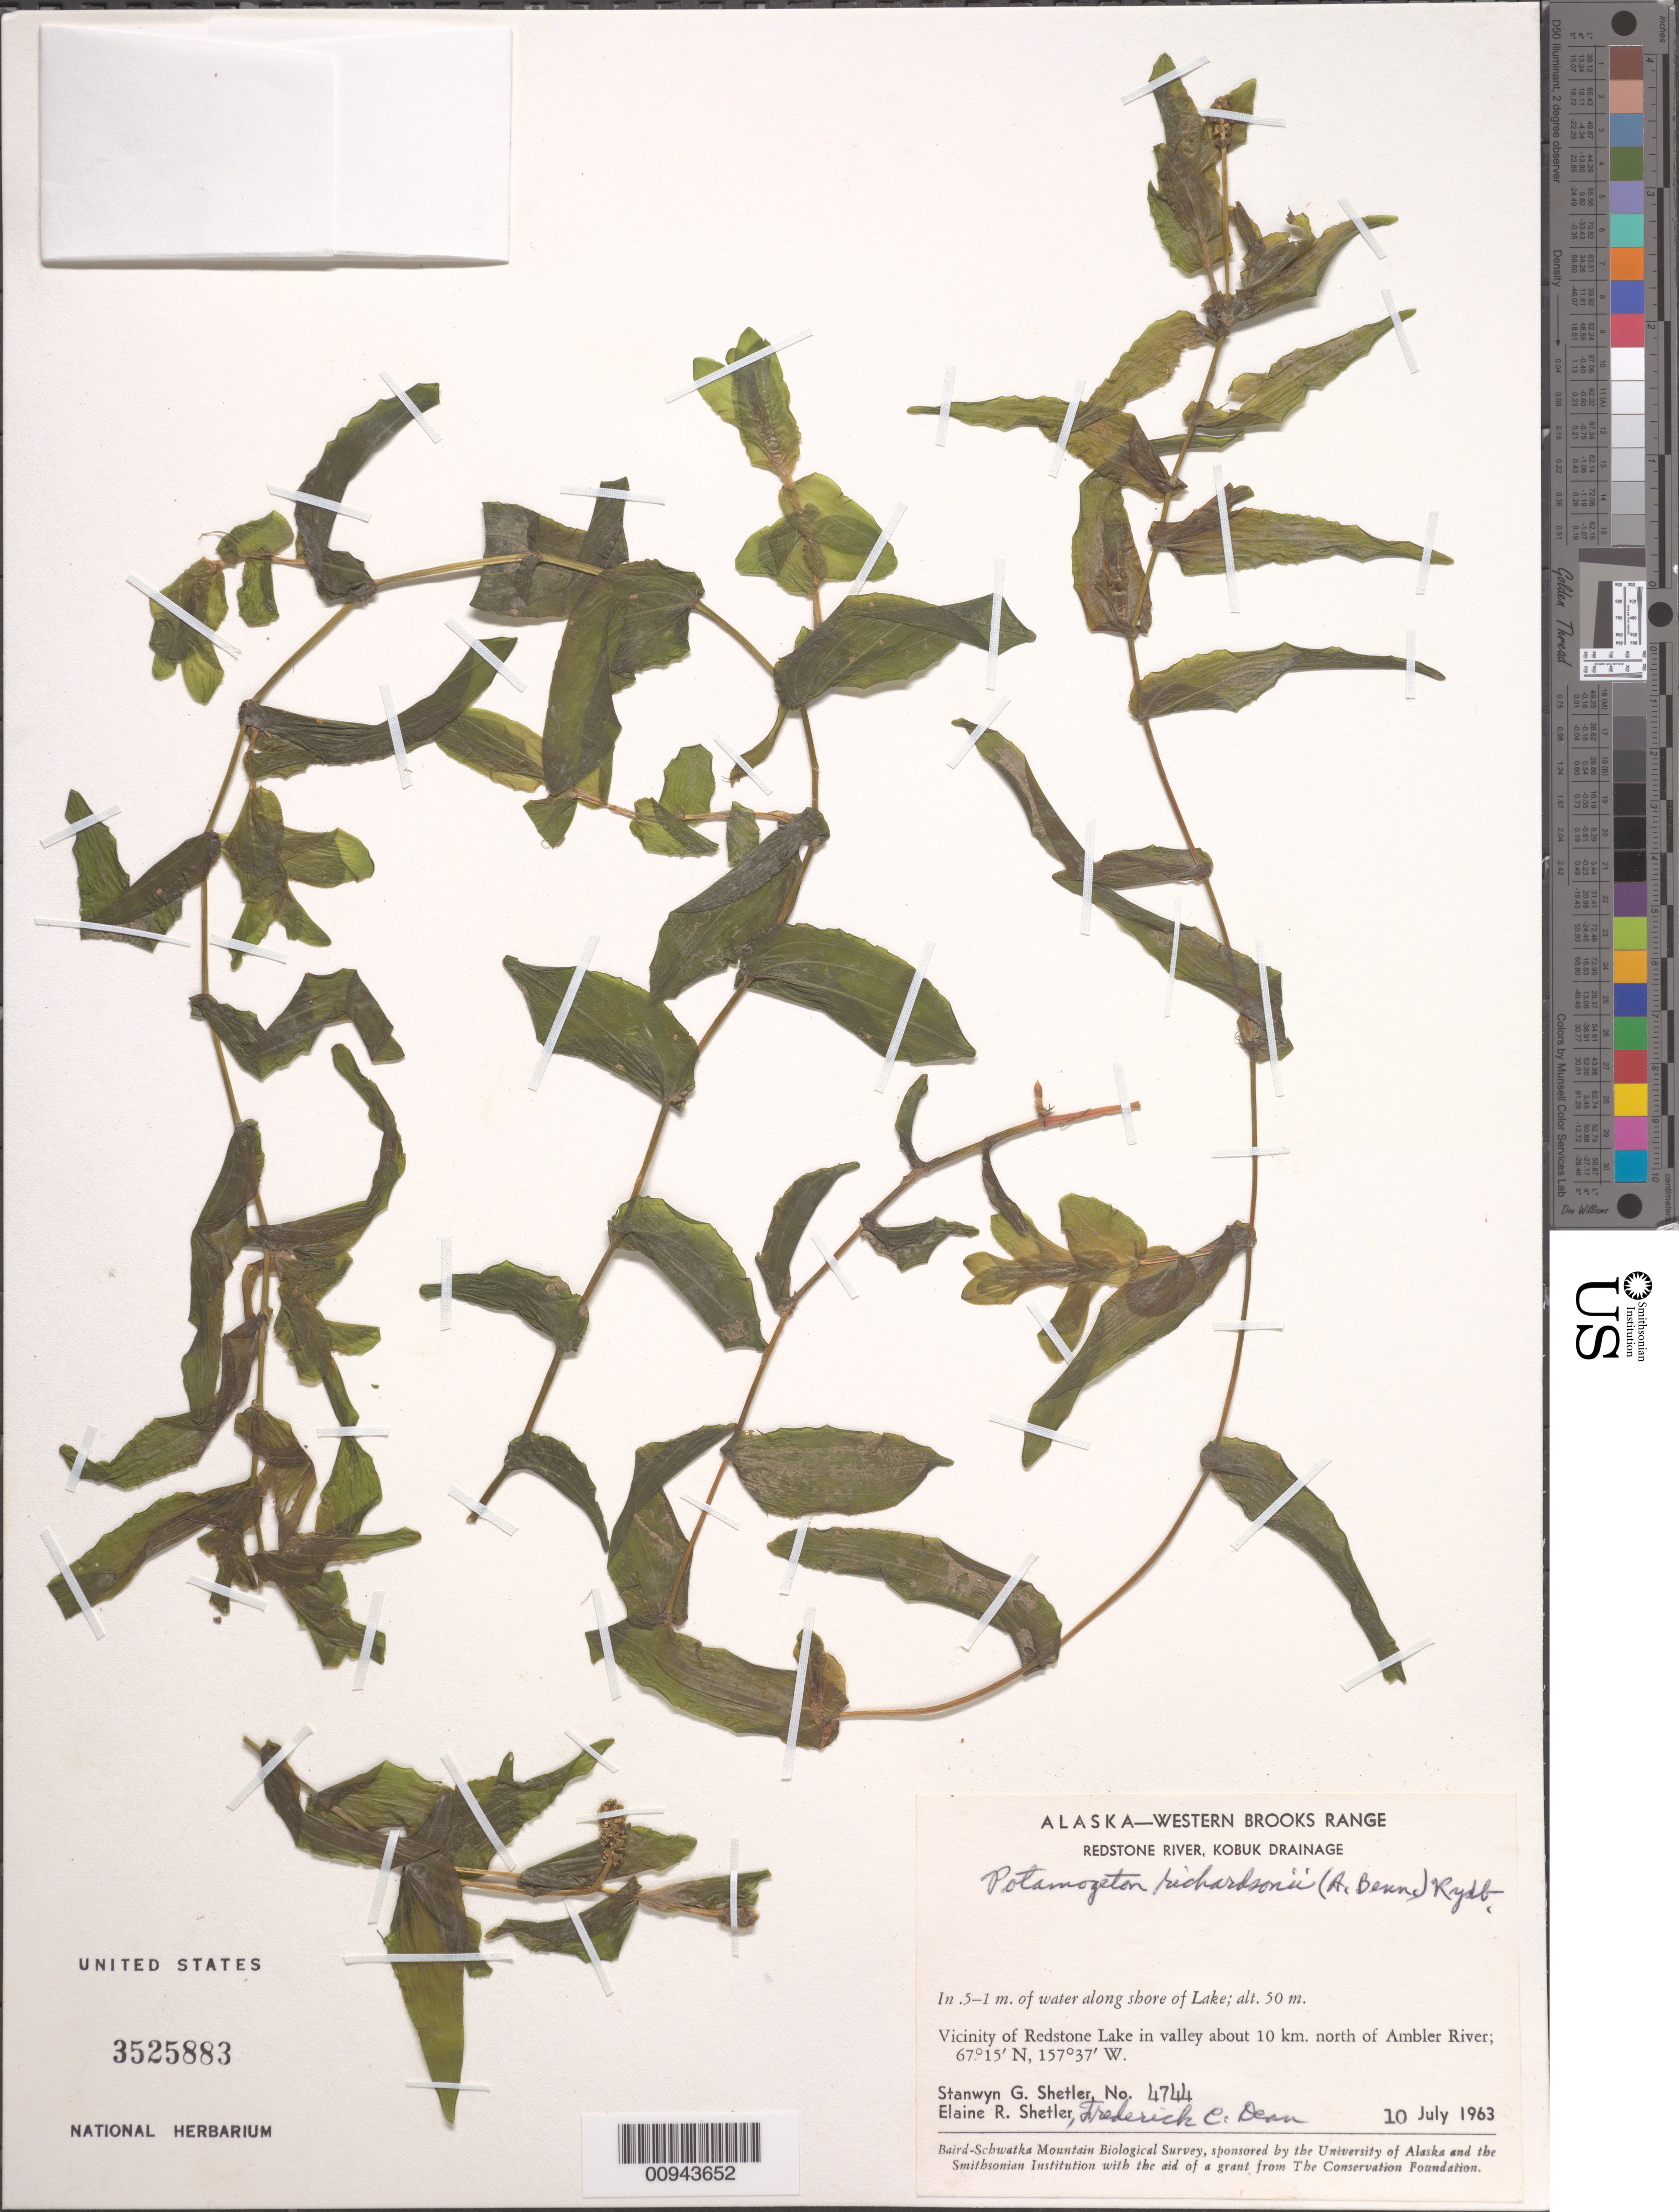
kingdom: Plantae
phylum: Tracheophyta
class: Liliopsida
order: Alismatales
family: Potamogetonaceae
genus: Potamogeton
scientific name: Potamogeton richardsonii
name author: (A.W. Benn.) Rydb.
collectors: S. Shetler, E. R. Shetler & F. C. Dean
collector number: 4744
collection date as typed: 10 Jul 1963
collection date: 1963-07-10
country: United States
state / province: Alaska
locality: Vicinity of Redstone Lake in valley about 10 km. north of Ambler River. Western Brooks Range, Redstone River, Kobuk Drainage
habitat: In 0.5-1 m. of water along shore of Lake.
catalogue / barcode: US 3525883